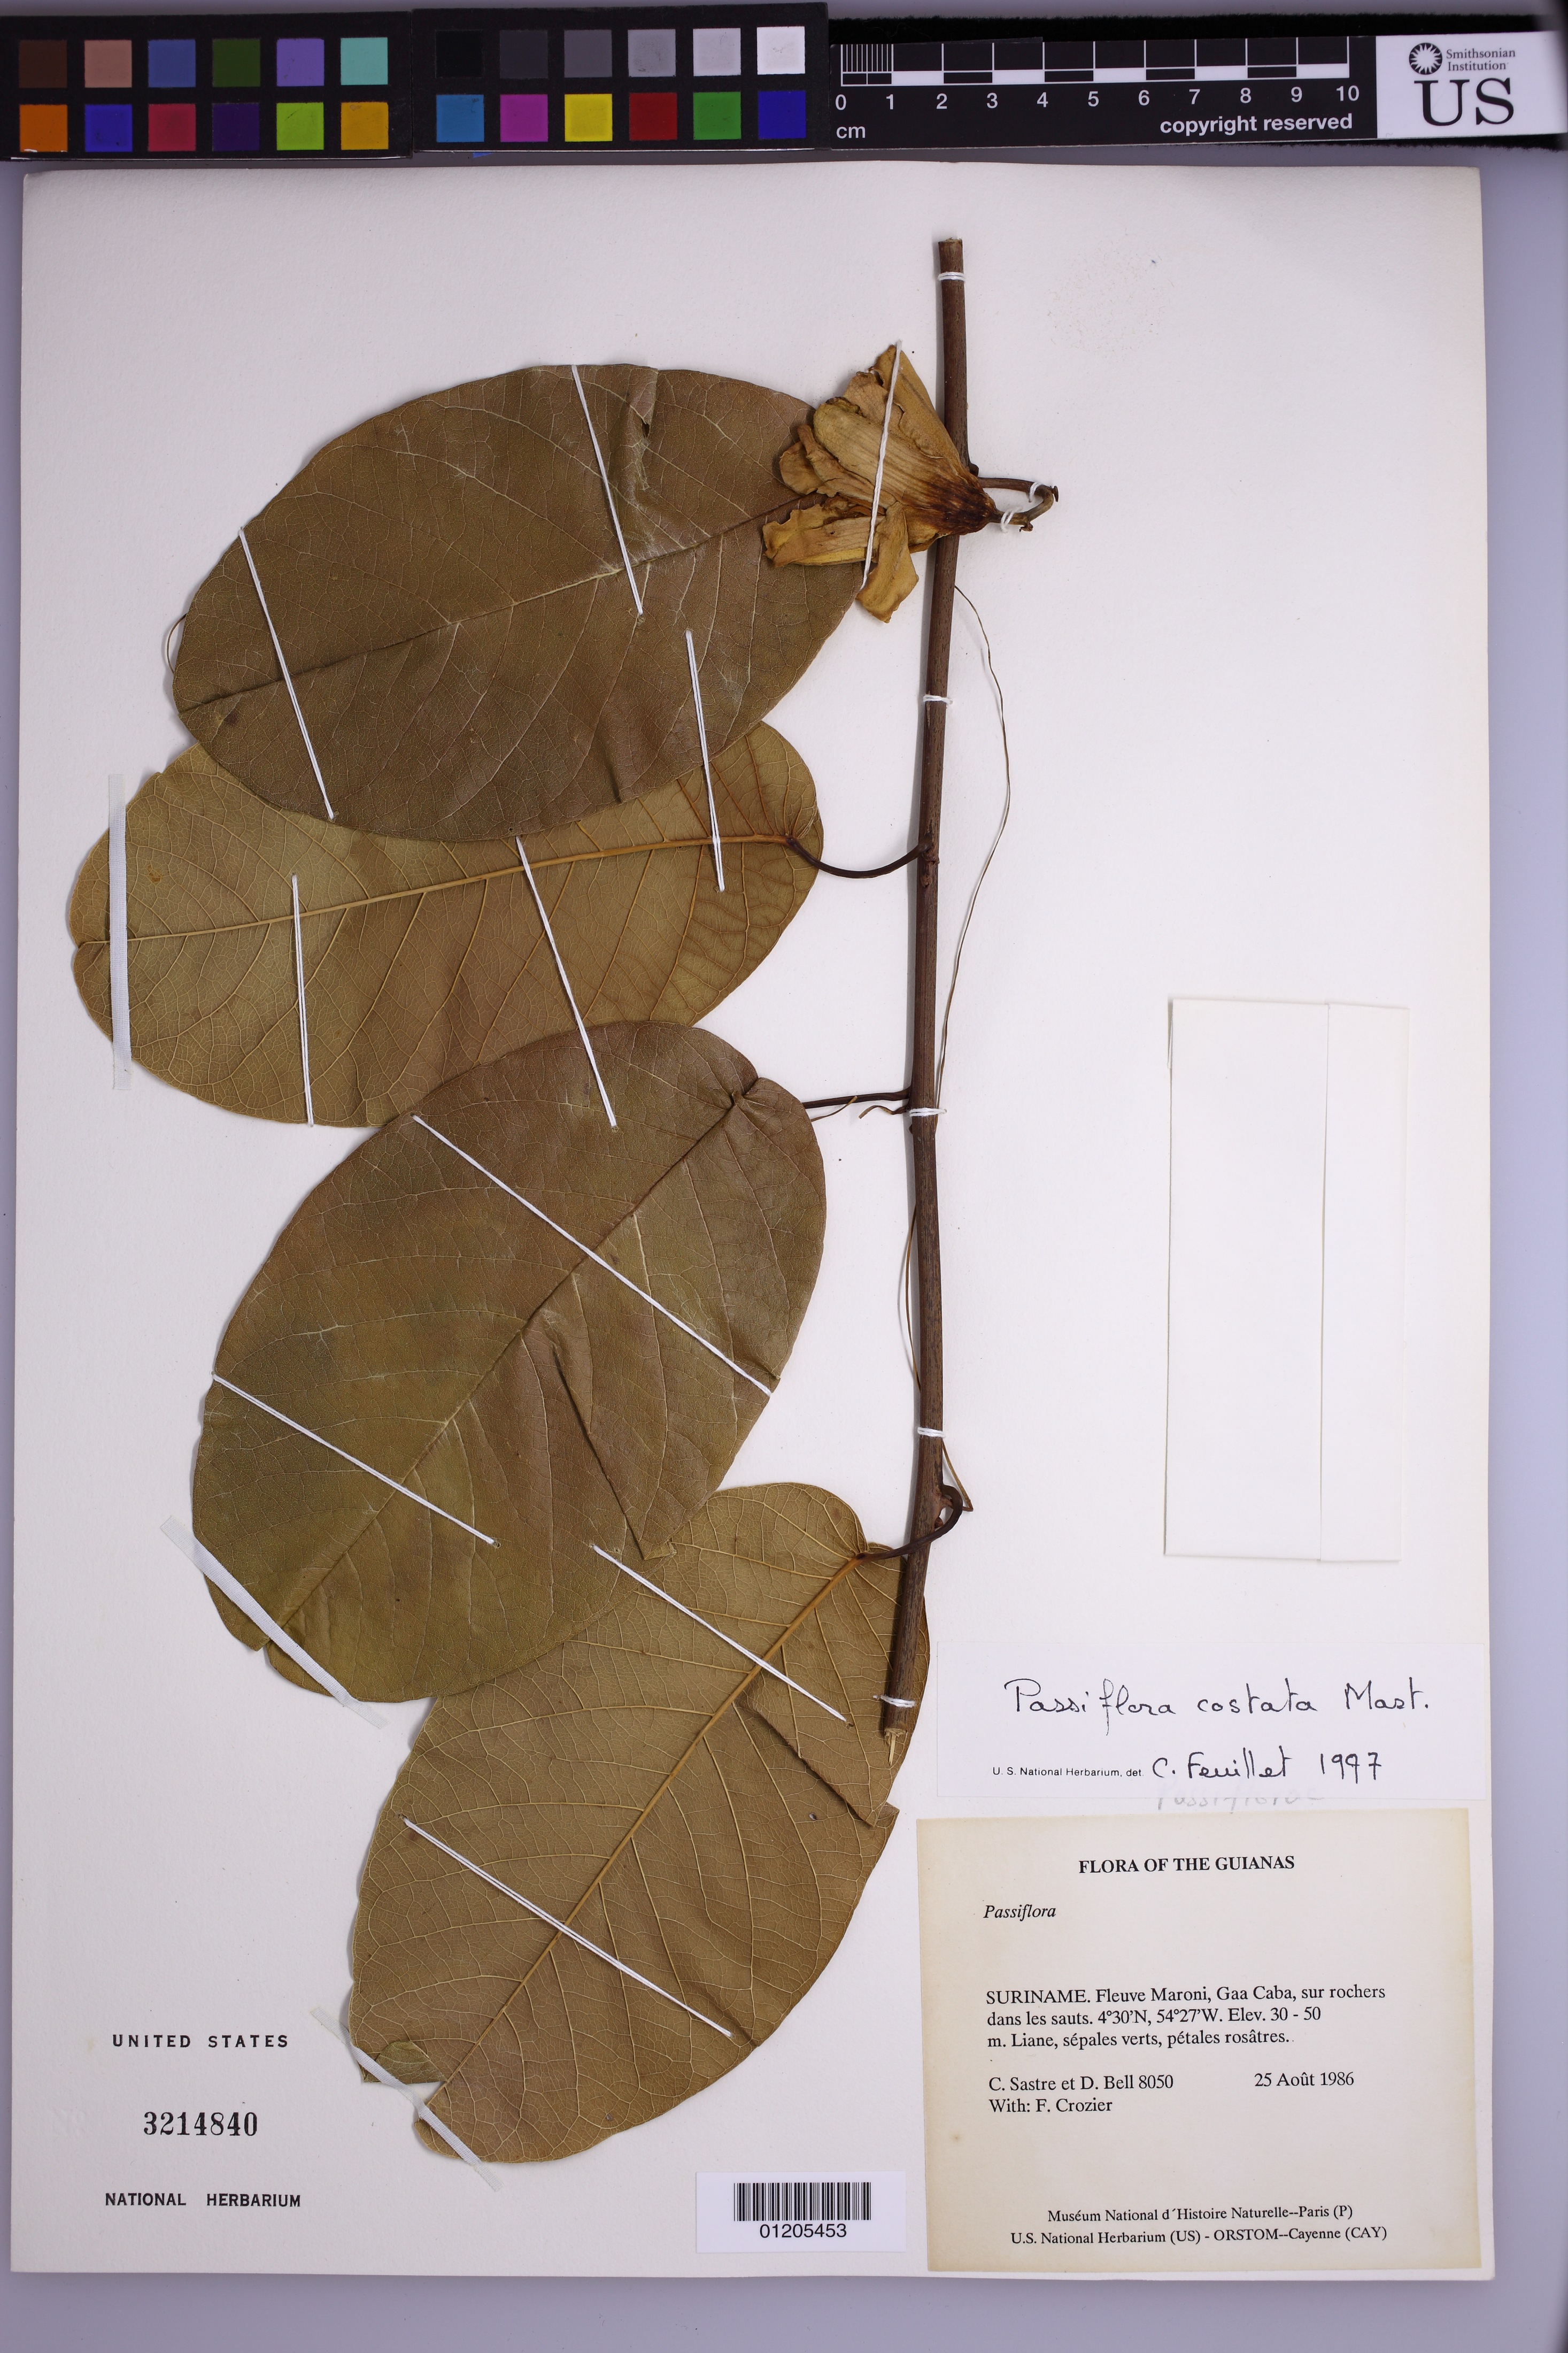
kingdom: Plantae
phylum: Tracheophyta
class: Magnoliopsida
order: Malpighiales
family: Passifloraceae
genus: Passiflora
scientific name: Passiflora costata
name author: Mast.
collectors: C. Sastre, D. A. Bell & F. Crozier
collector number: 8050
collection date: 1986-08-25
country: Suriname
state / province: Marowijne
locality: Fleuve Maroni, Gaa Caba, sur rochers dans les sauts.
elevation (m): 30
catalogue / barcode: US 3214840